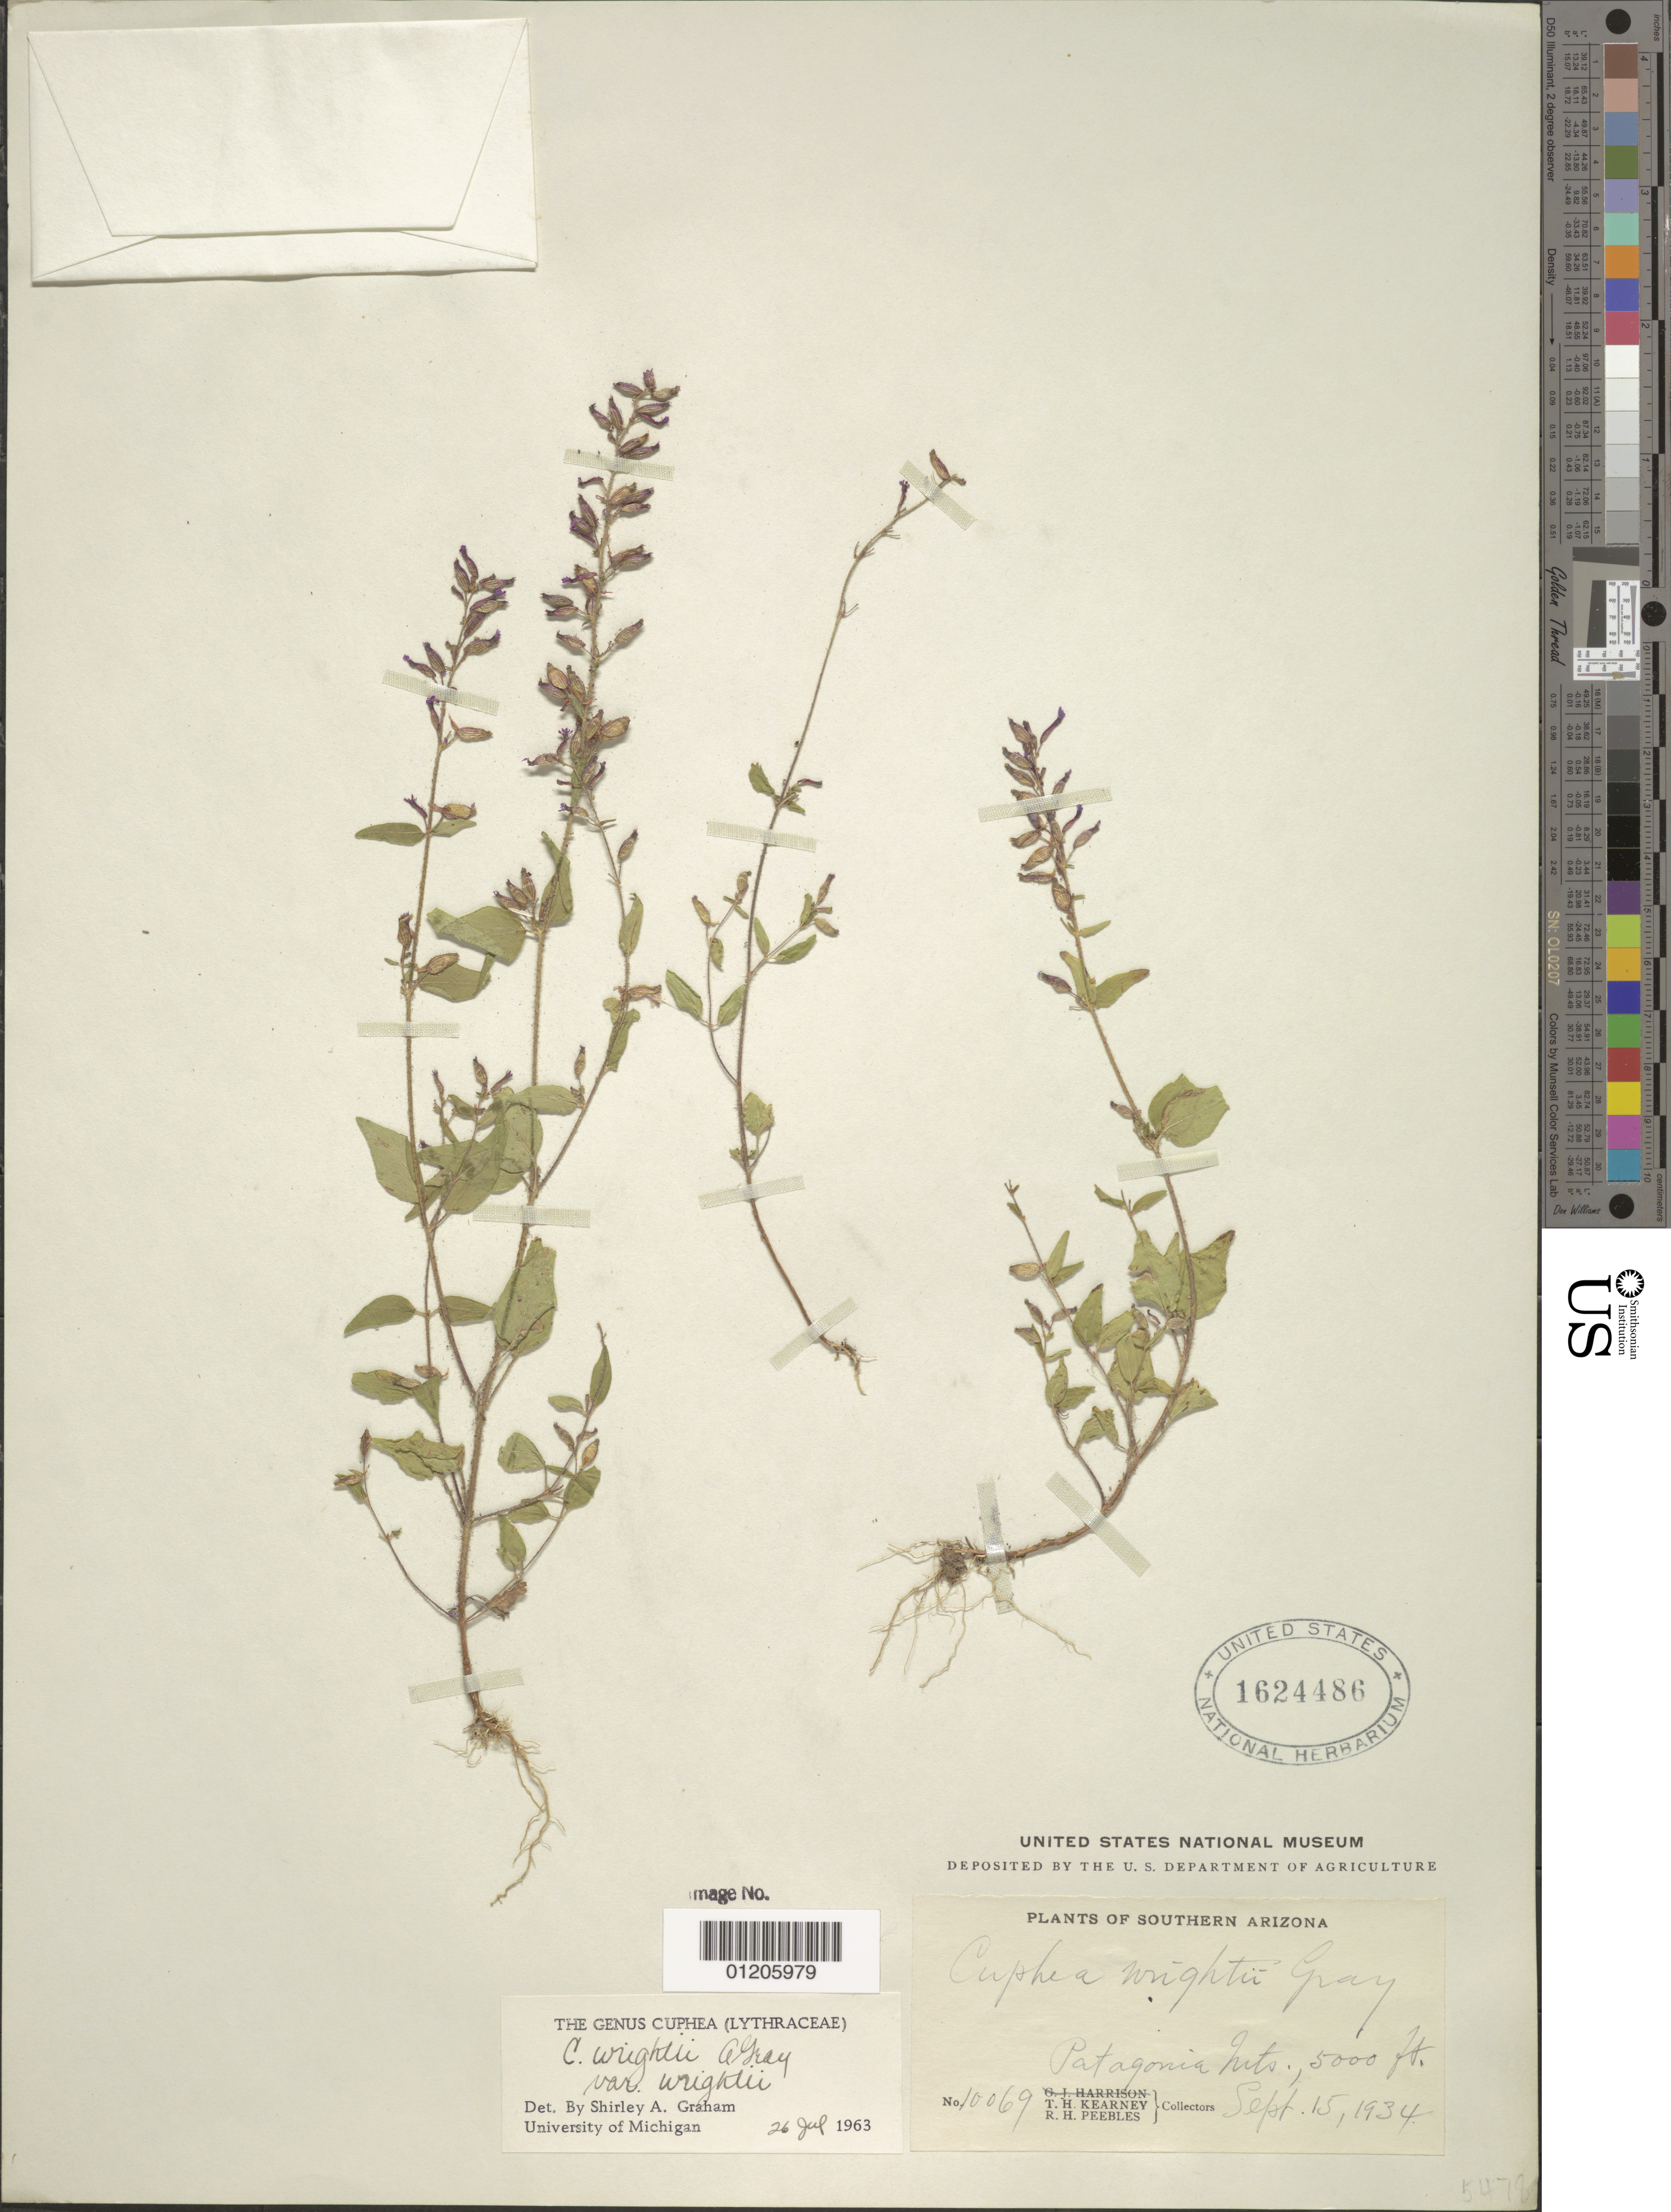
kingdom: Plantae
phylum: Tracheophyta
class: Magnoliopsida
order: Myrtales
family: Lythraceae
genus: Cuphea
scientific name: Cuphea wrightii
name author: A. Gray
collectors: T. H. Kearney & R. H. Peebles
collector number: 10069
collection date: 1934-09-15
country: United States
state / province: Arizona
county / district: Santa Cruz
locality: Patagonia Mts.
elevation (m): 1524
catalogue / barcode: US 1624486